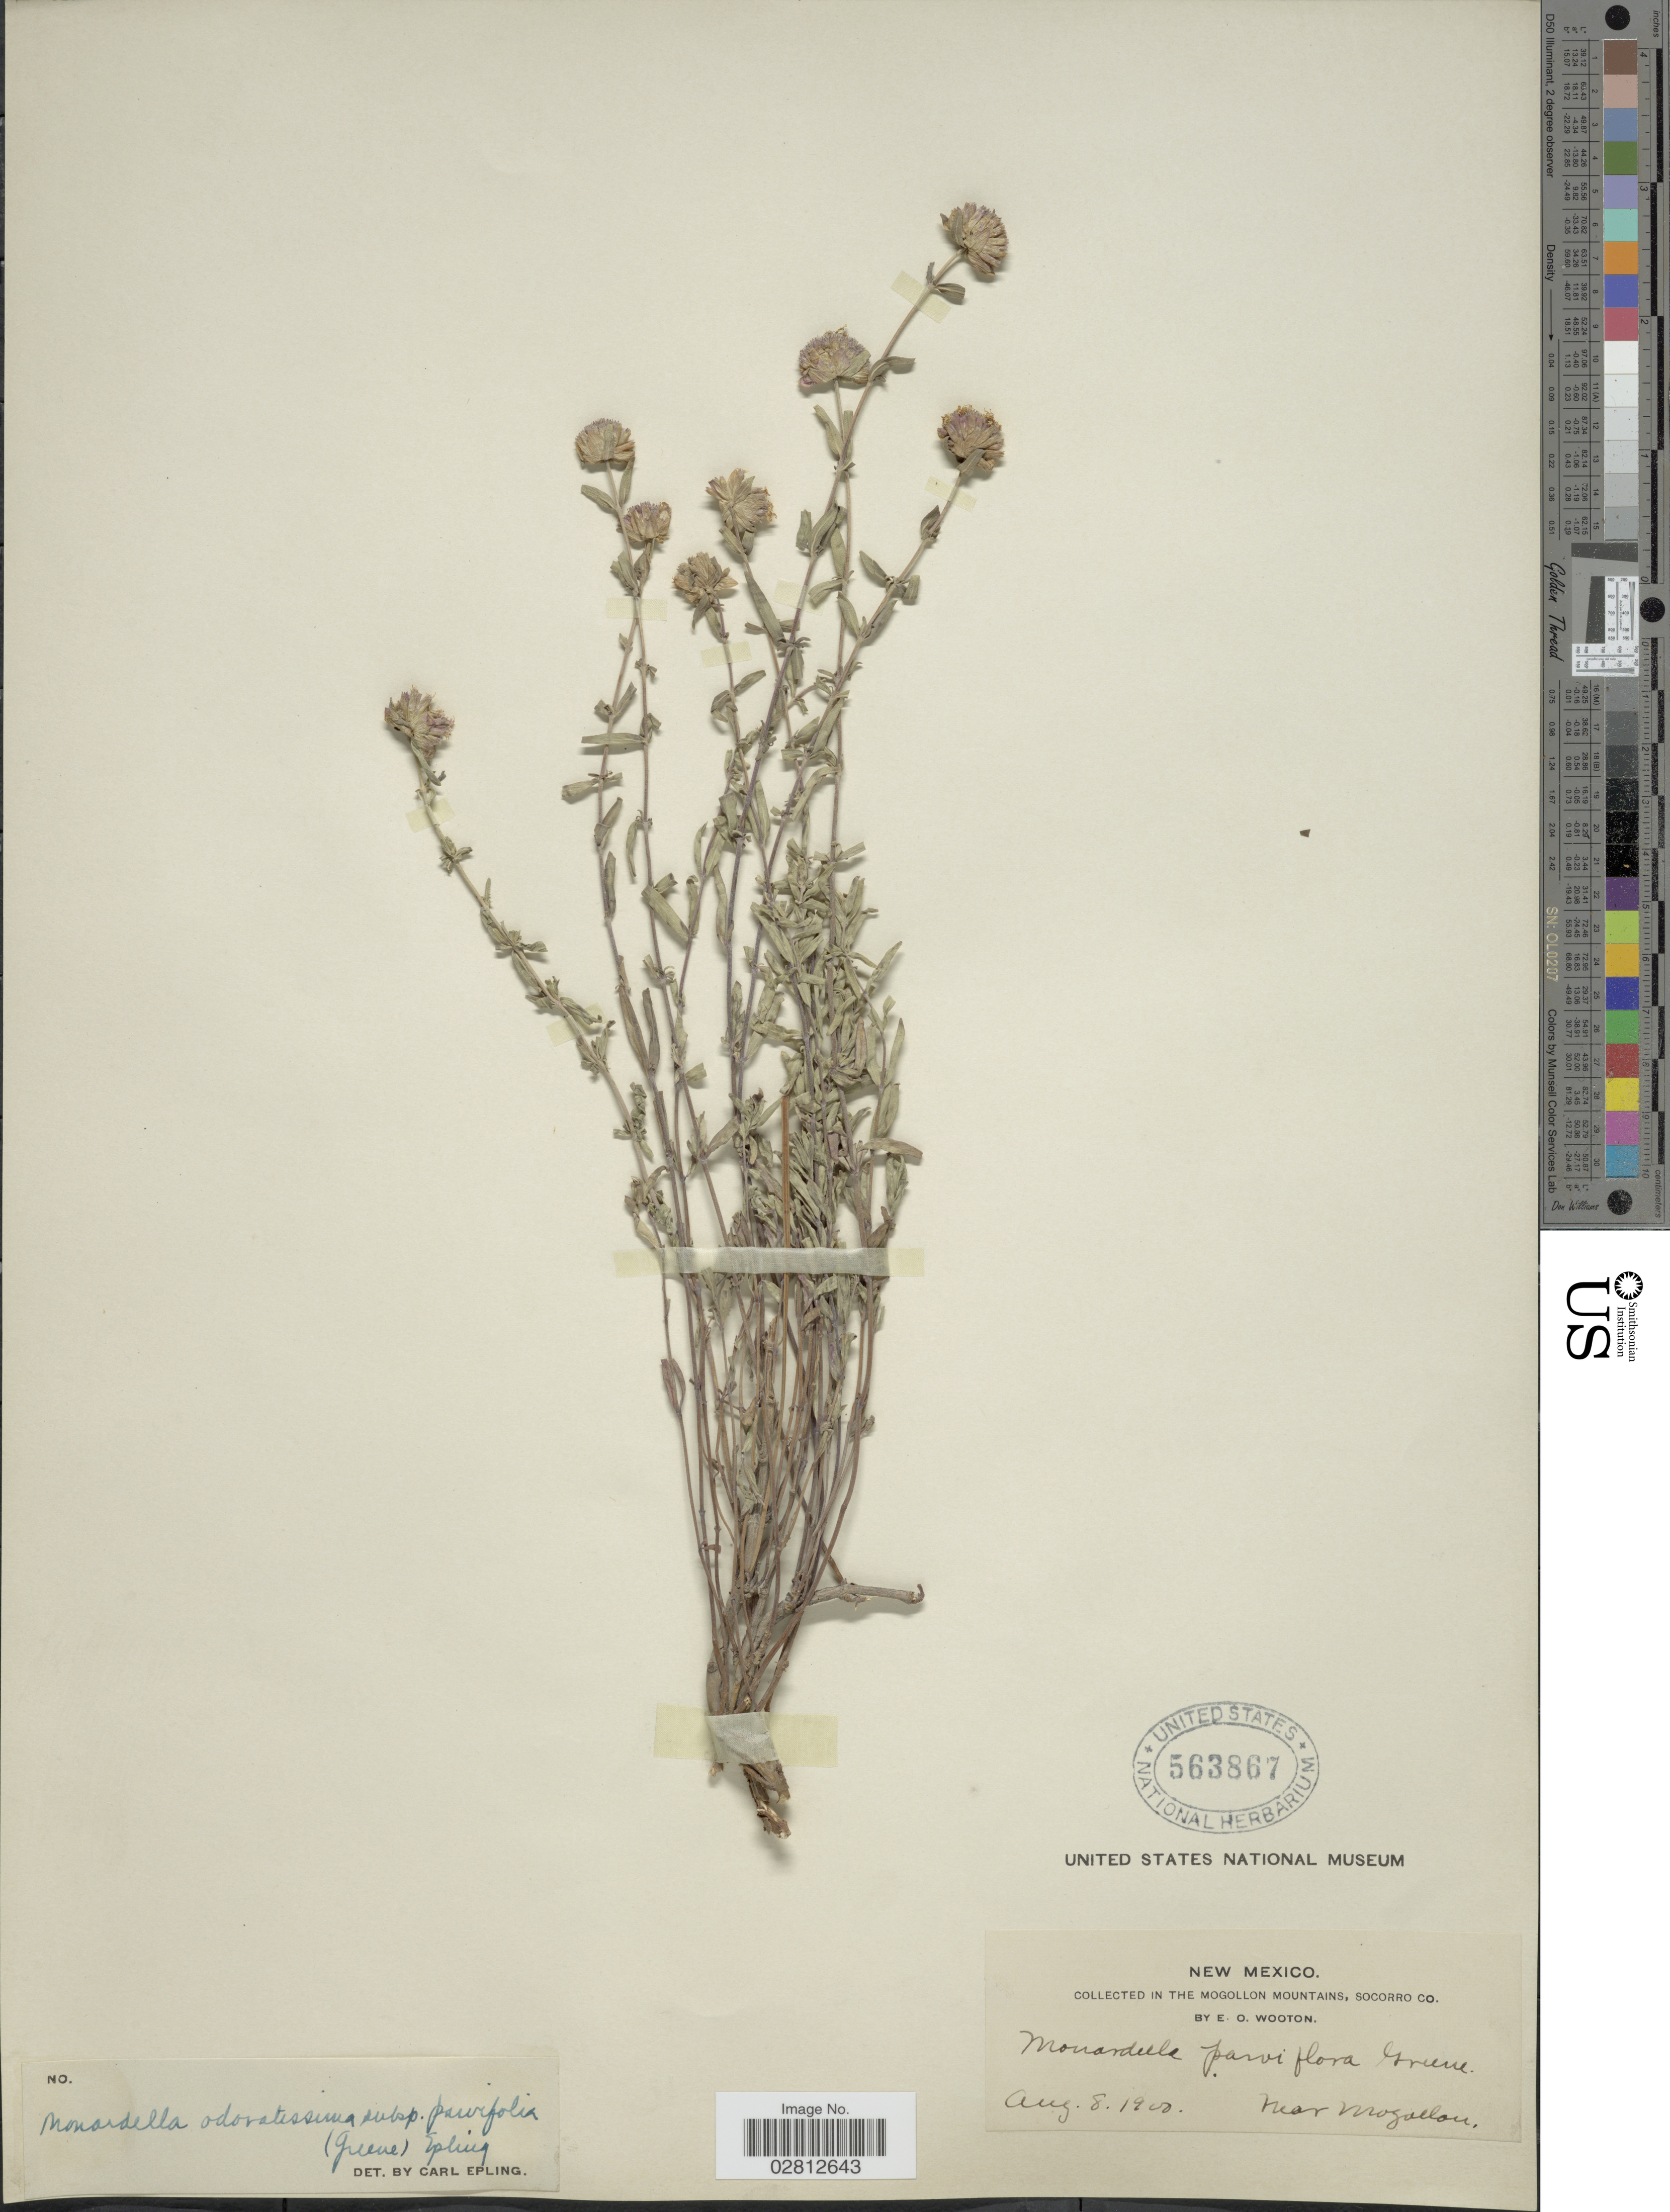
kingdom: Plantae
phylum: Tracheophyta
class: Magnoliopsida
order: Lamiales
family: Lamiaceae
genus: Monardella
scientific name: Monardella odoratissima subsp. glauca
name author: (Greene) Epling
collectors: E. O. Wooton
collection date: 1900-08-08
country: United States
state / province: New Mexico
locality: Mogollon Mountains, Socorro Co, near Mogollon.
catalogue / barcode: US 563867